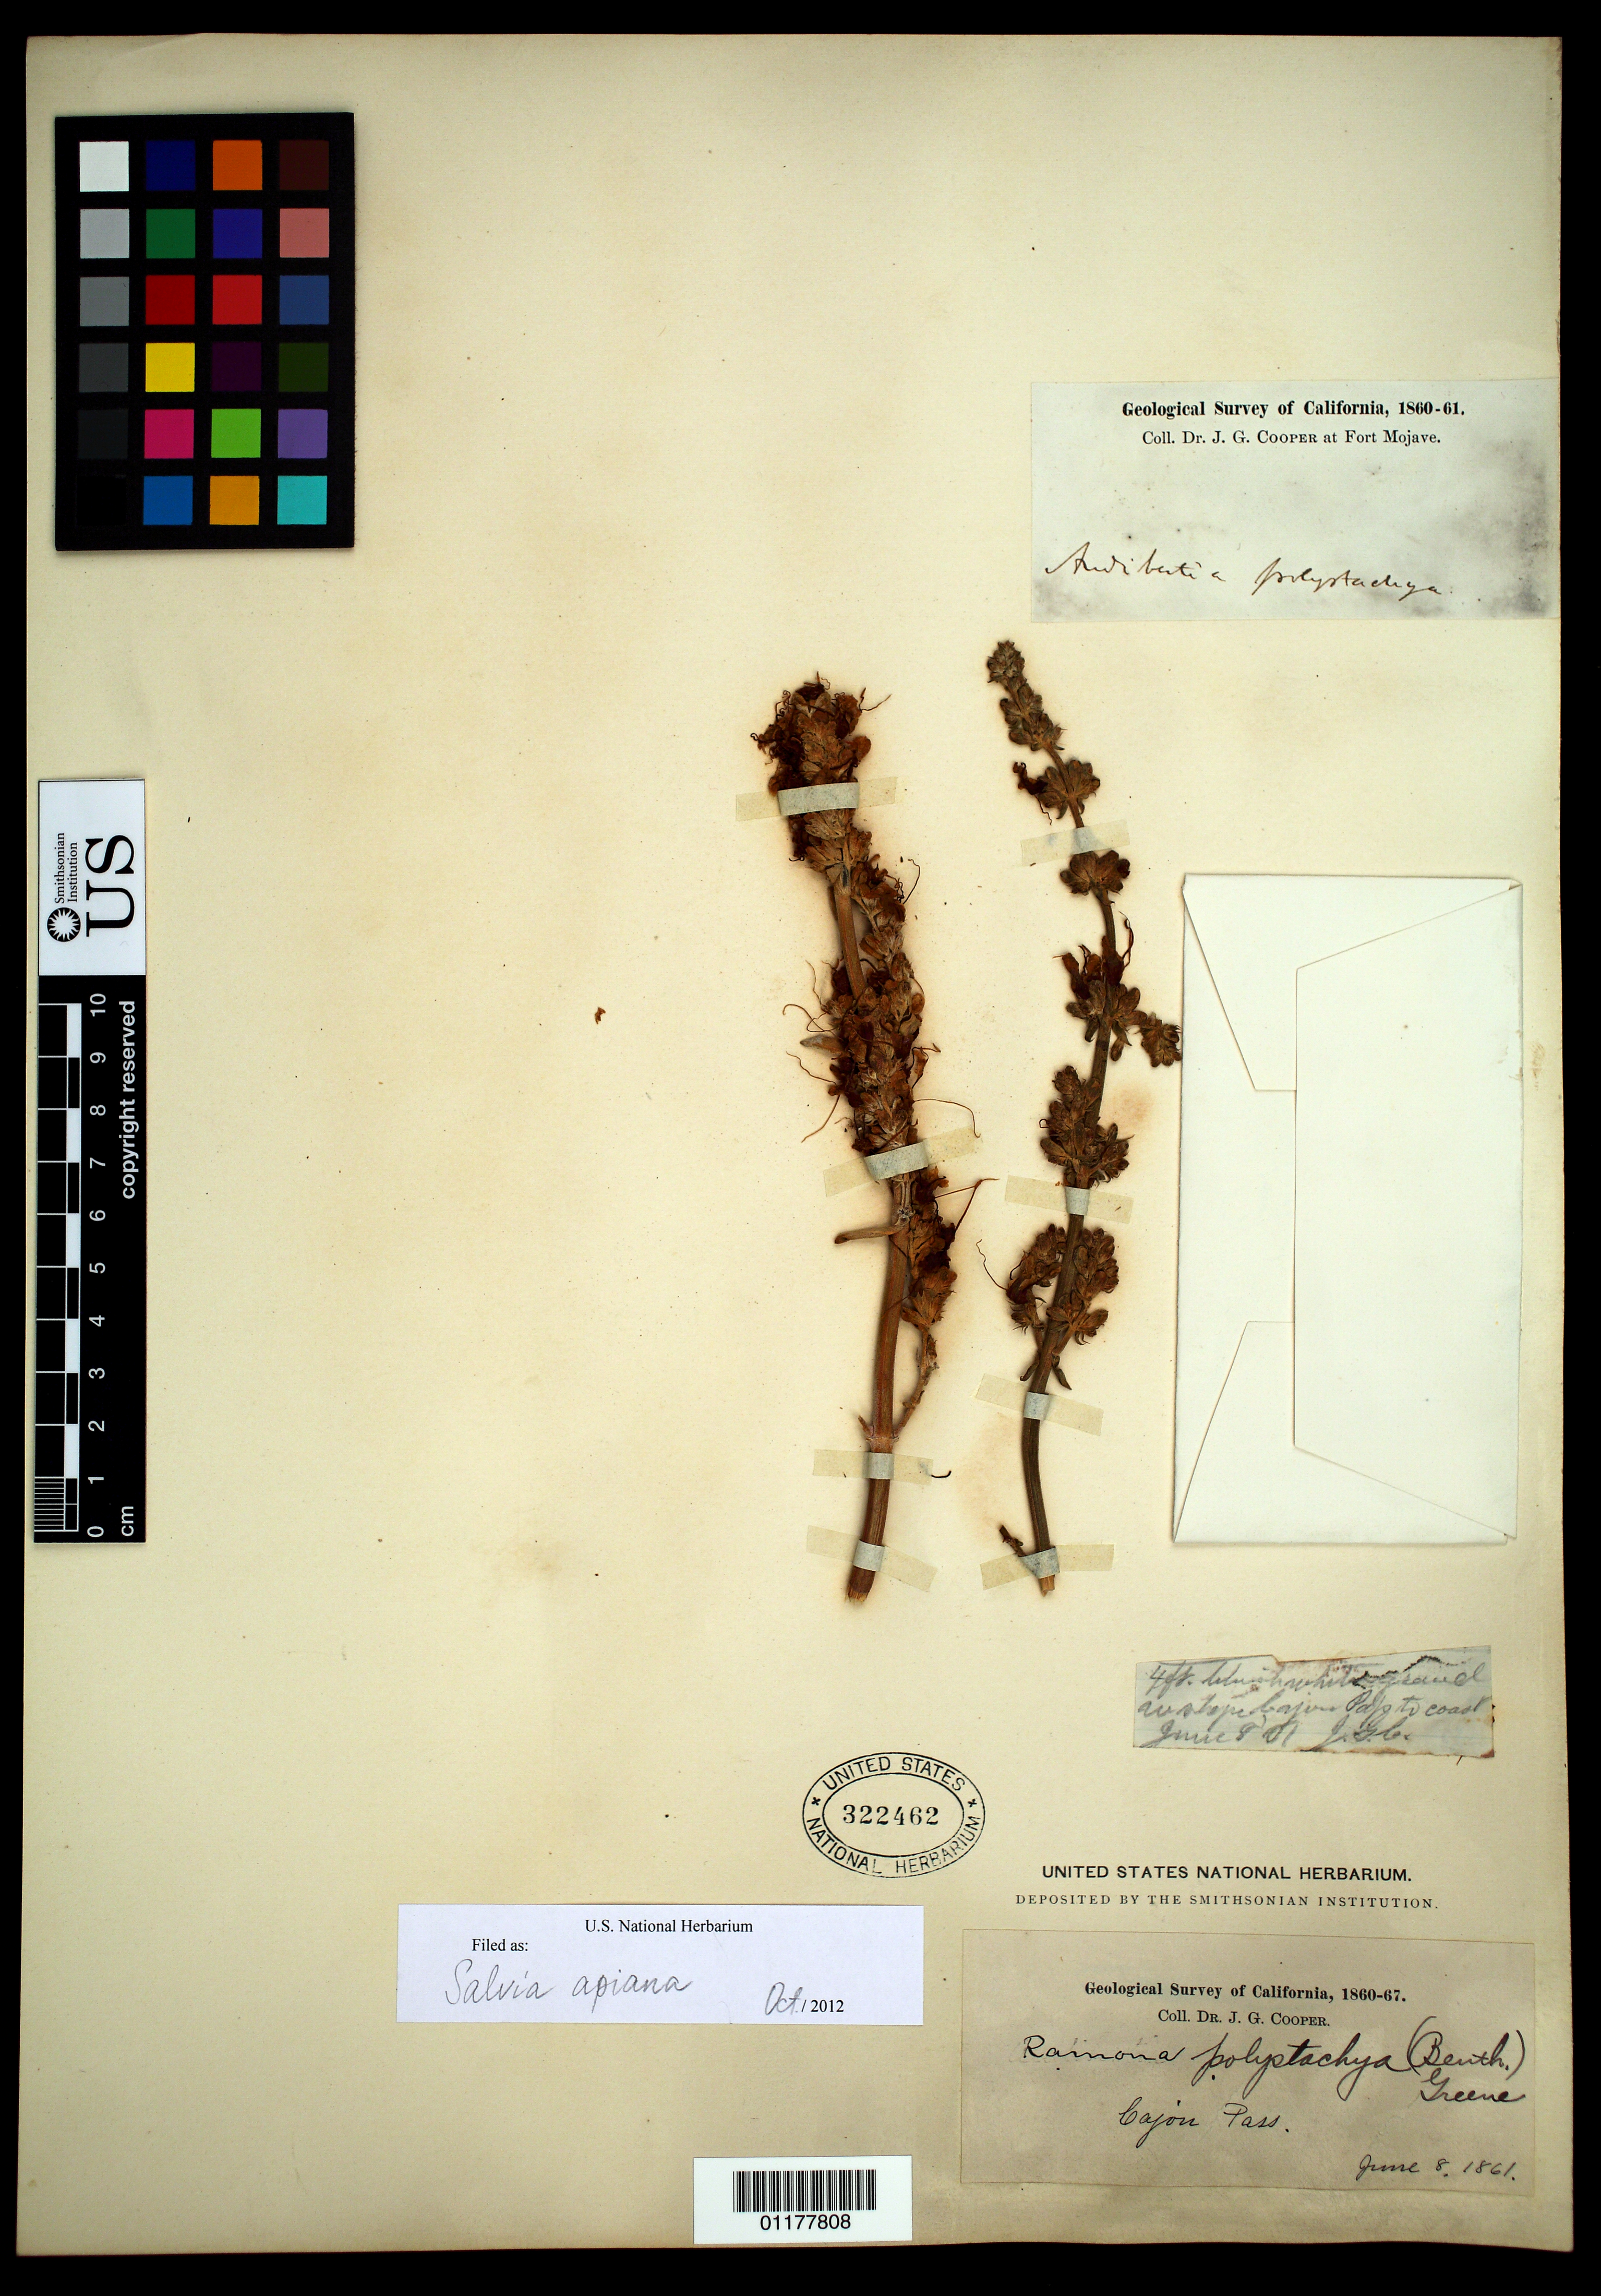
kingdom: Plantae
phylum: Tracheophyta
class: Magnoliopsida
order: Lamiales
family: Lamiaceae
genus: Salvia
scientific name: Salvia apiana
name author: Jeps.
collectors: F. V. Coville & F. Funston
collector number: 104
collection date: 1891-01-03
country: United States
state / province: California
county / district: San Bernardino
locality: near San Bernardino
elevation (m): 400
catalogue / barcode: US 99348